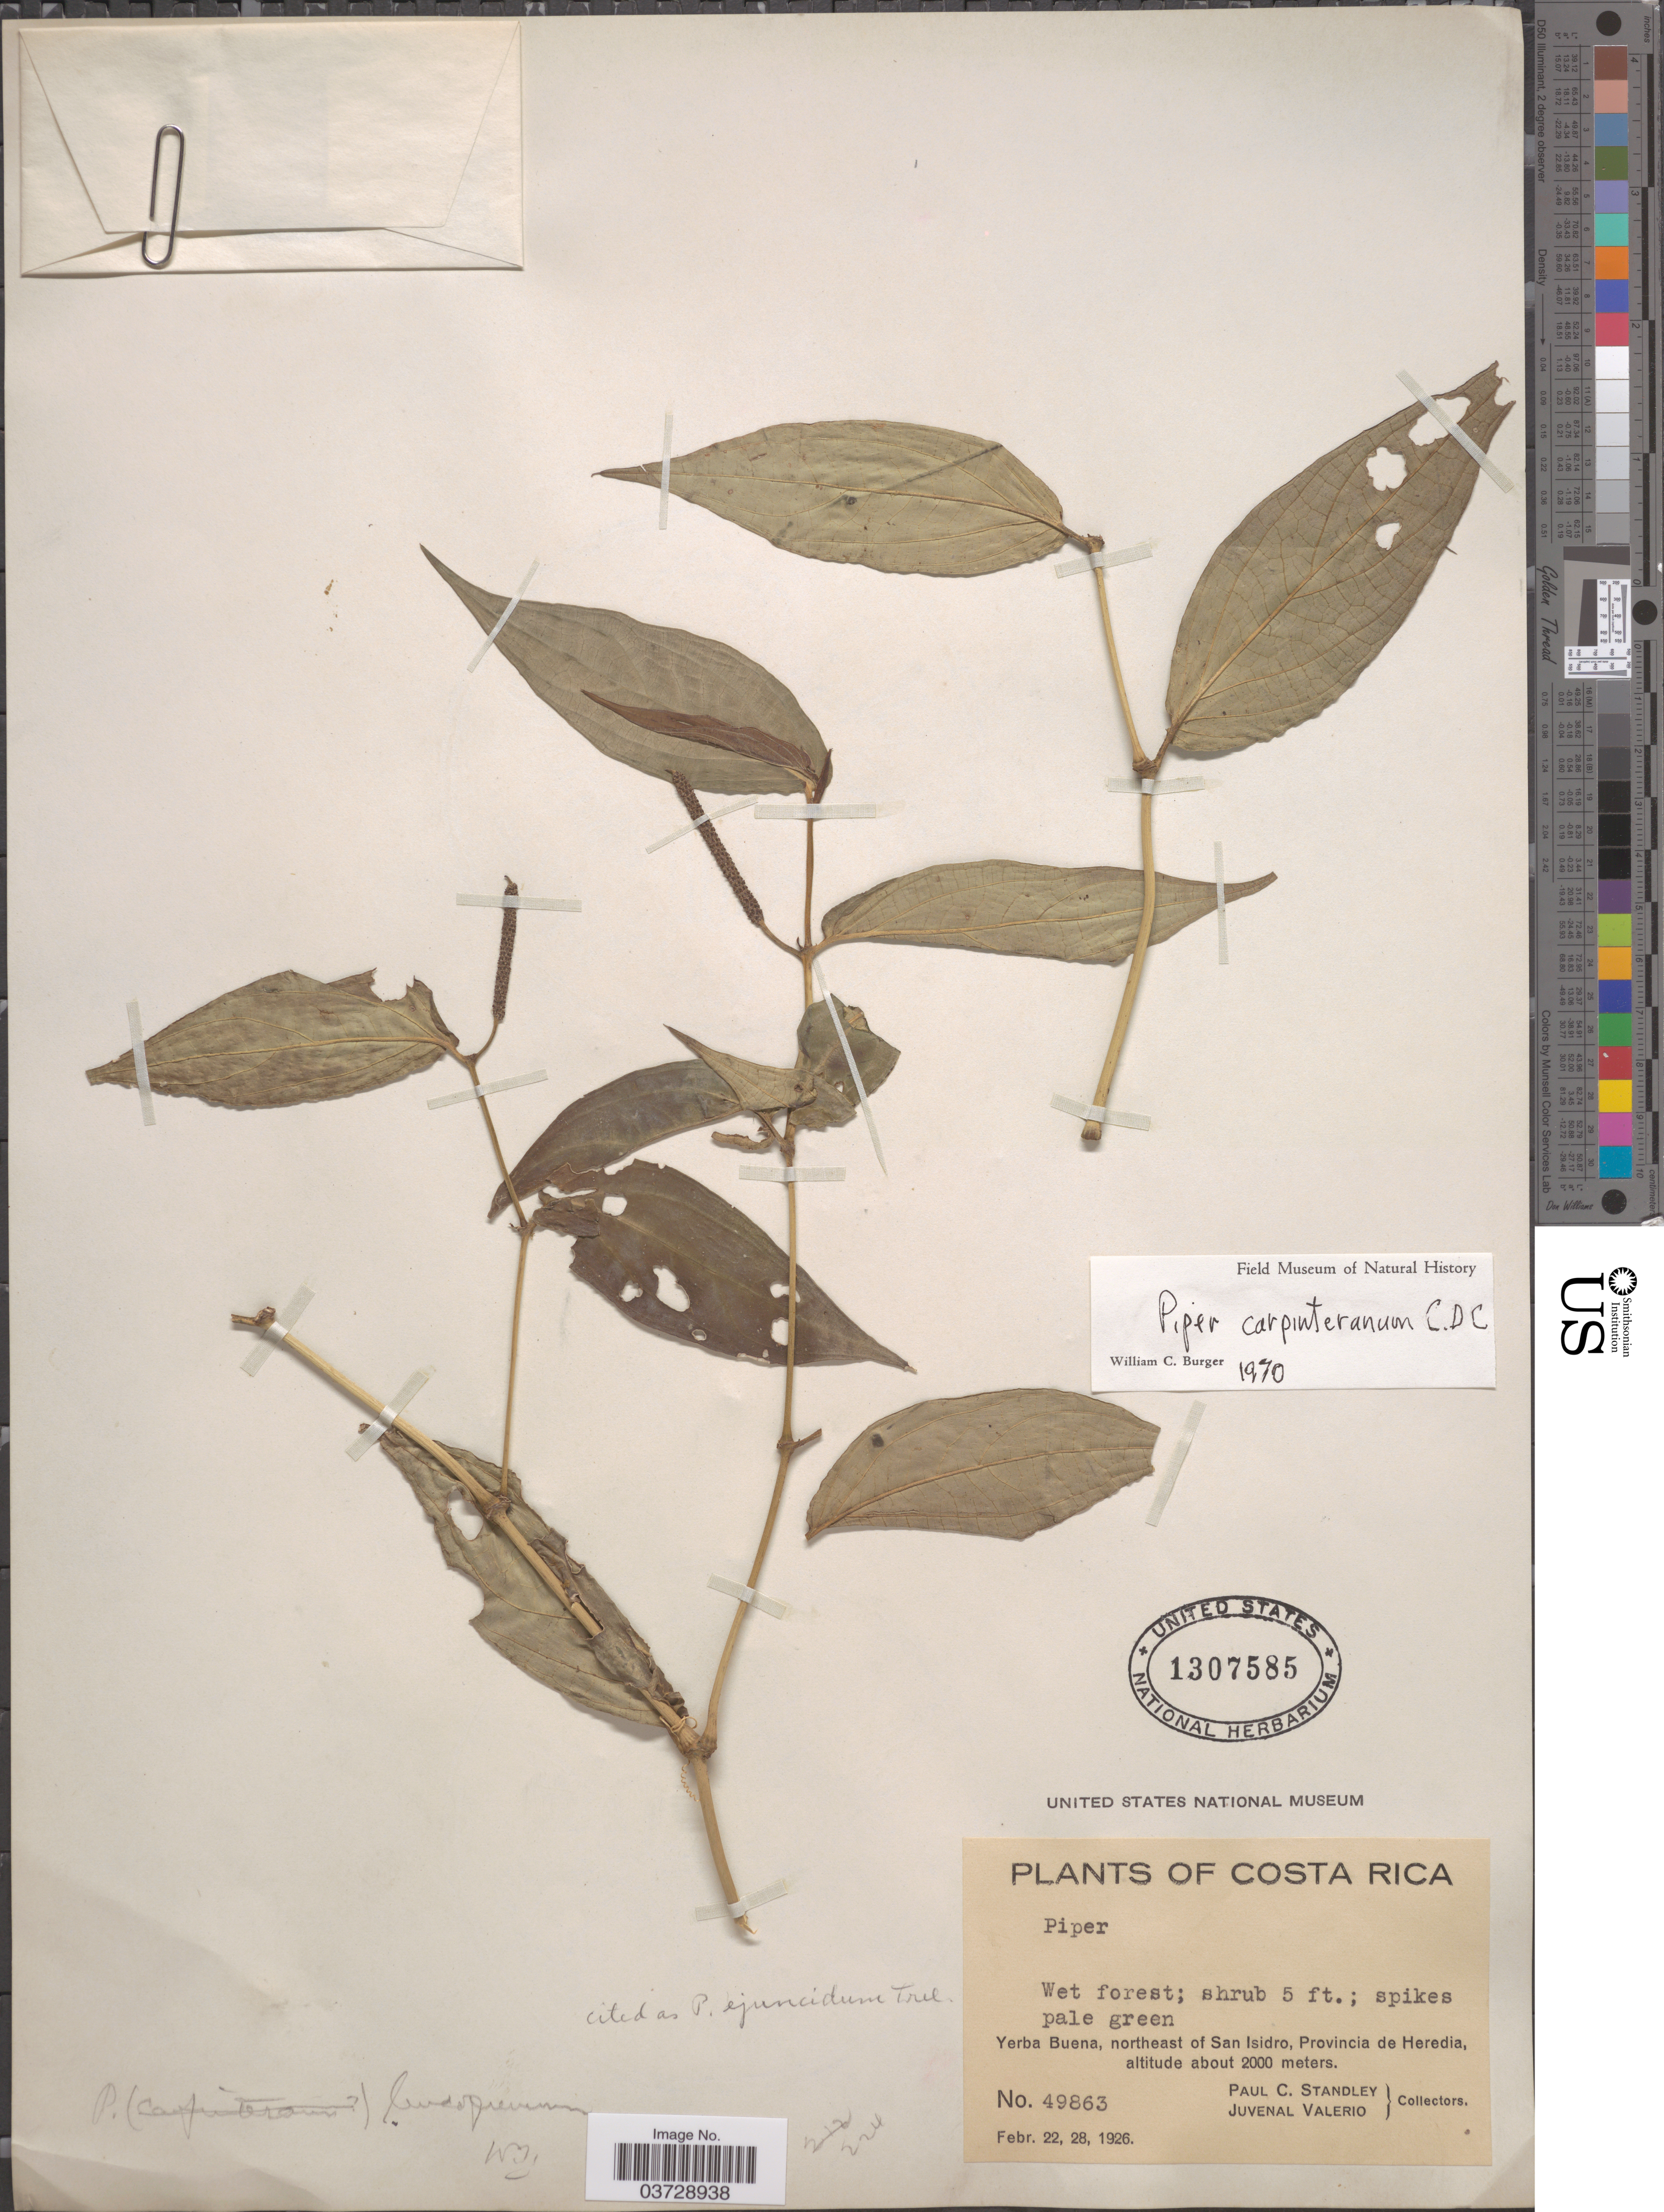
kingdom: Plantae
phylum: Tracheophyta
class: Magnoliopsida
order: Piperales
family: Piperaceae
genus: Piper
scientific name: Piper carpinteranum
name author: C. DC.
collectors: P. C. Standley & J. Valerio R.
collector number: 49863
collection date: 1926-02-22/1926-02-28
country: Costa Rica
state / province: Heredia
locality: Yerba Buena, northeast of San Isidro.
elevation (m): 2000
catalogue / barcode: US 1307585